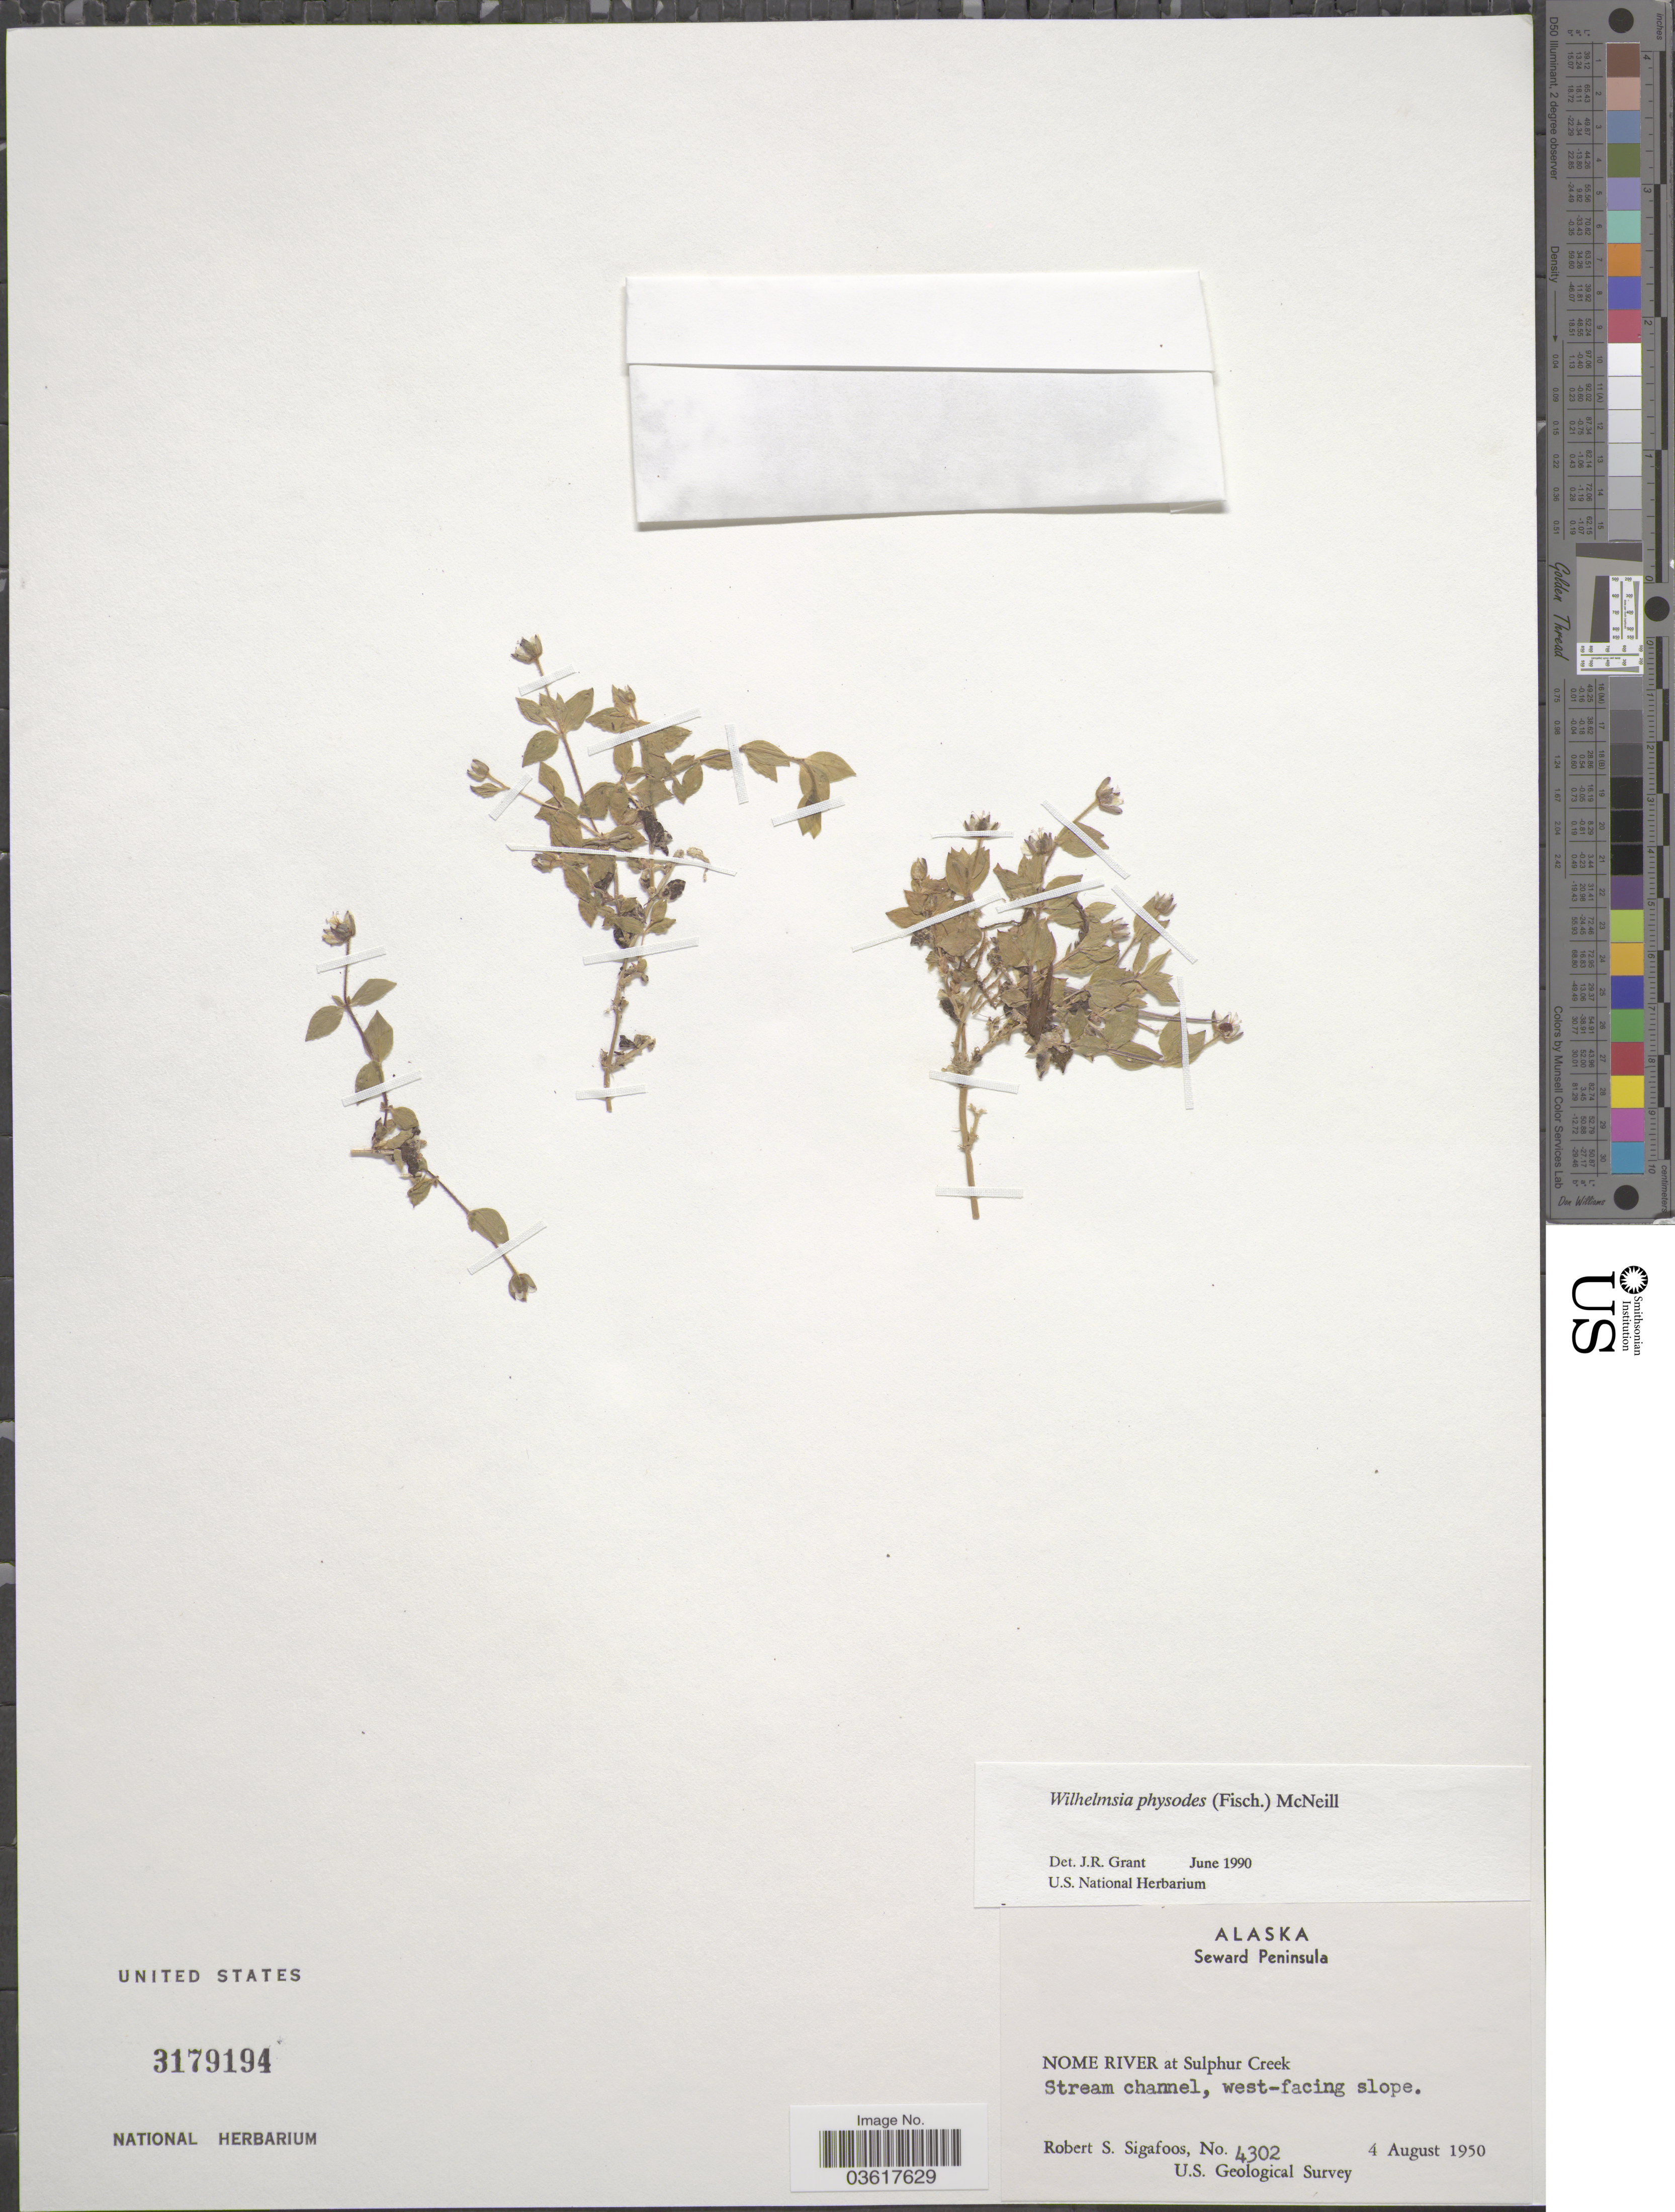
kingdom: Plantae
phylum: Tracheophyta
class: Magnoliopsida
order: Caryophyllales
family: Caryophyllaceae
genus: Wilhelmsia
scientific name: Wilhelmsia sp.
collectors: R. Sigafoos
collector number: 4302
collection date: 1950-08-04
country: United States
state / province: Alaska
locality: Seward Peninsula. Nome River at Sulphur Creek. Stream channel, west-facing slope.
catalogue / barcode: US 3179194